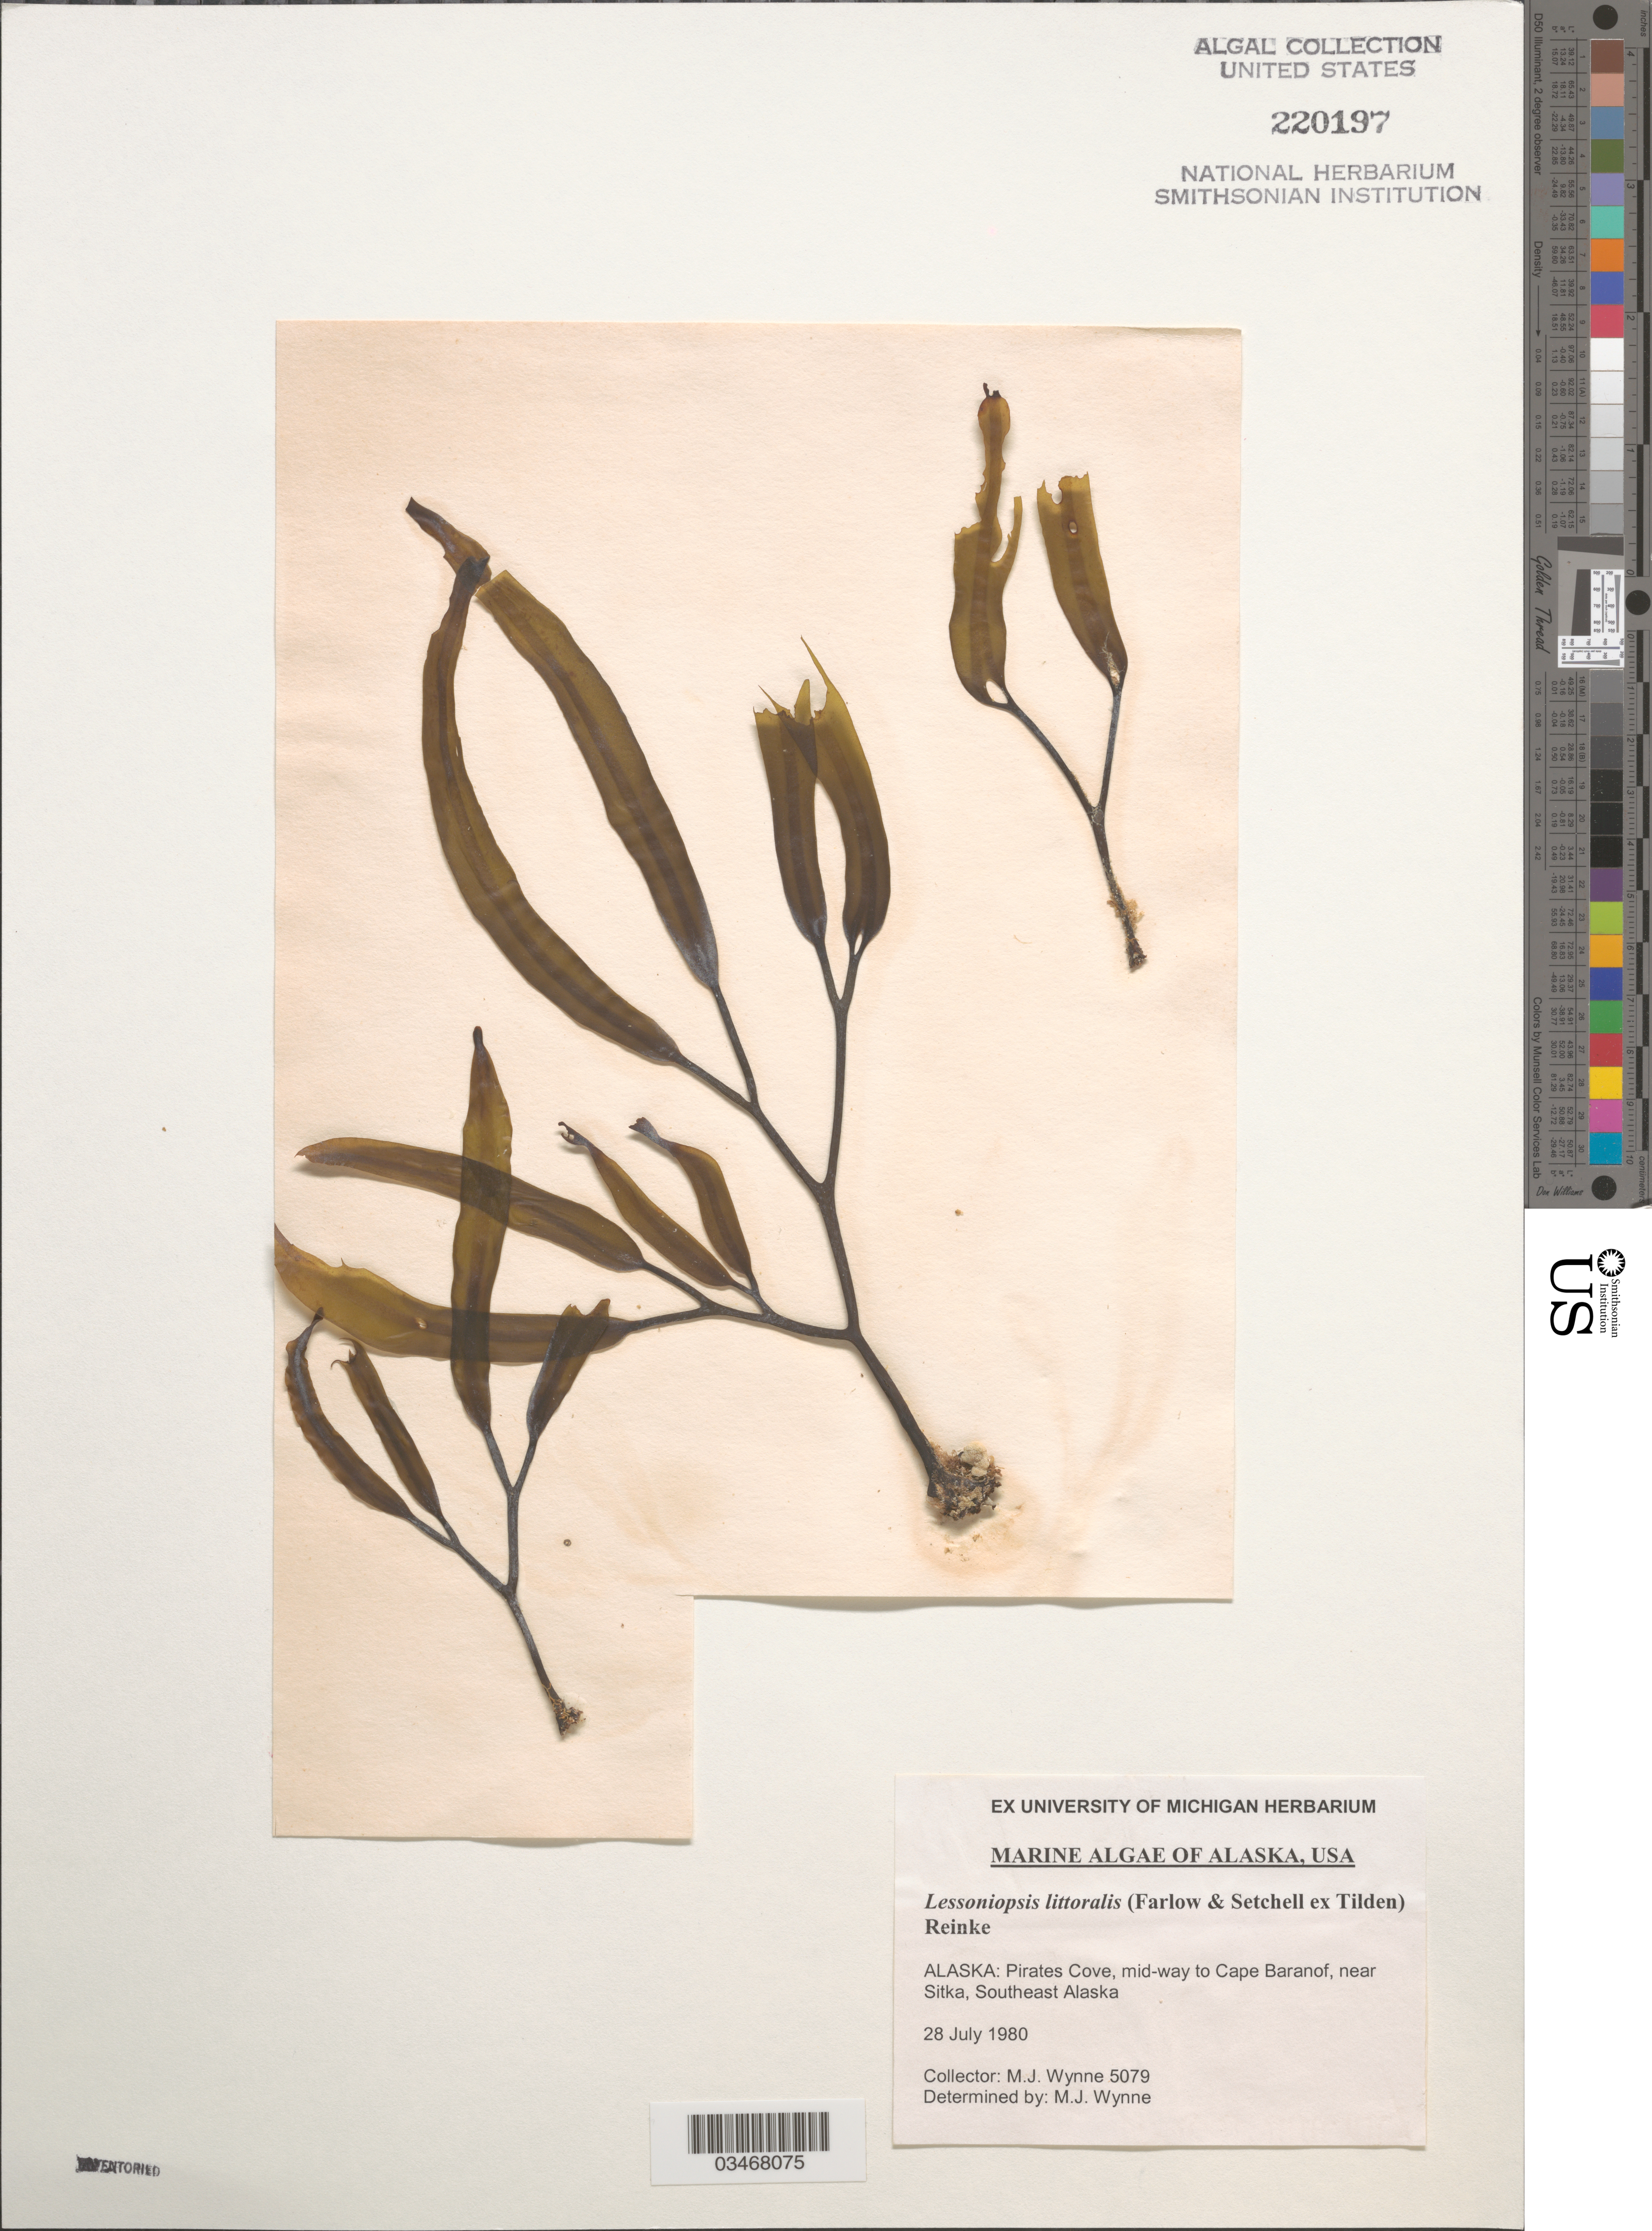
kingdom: Chromista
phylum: Ochrophyta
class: Phaeophyceae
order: Laminariales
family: Alariaceae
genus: Lessoniopsis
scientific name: Lessoniopsis littoralis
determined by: Wynne, M. J.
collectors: M.J. Wynne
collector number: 5079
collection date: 1980-07-28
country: United States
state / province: Alaska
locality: Pirates Cove, mid-way to Cape Baranof, near Sitka Southeast Alaska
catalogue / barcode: US 220197